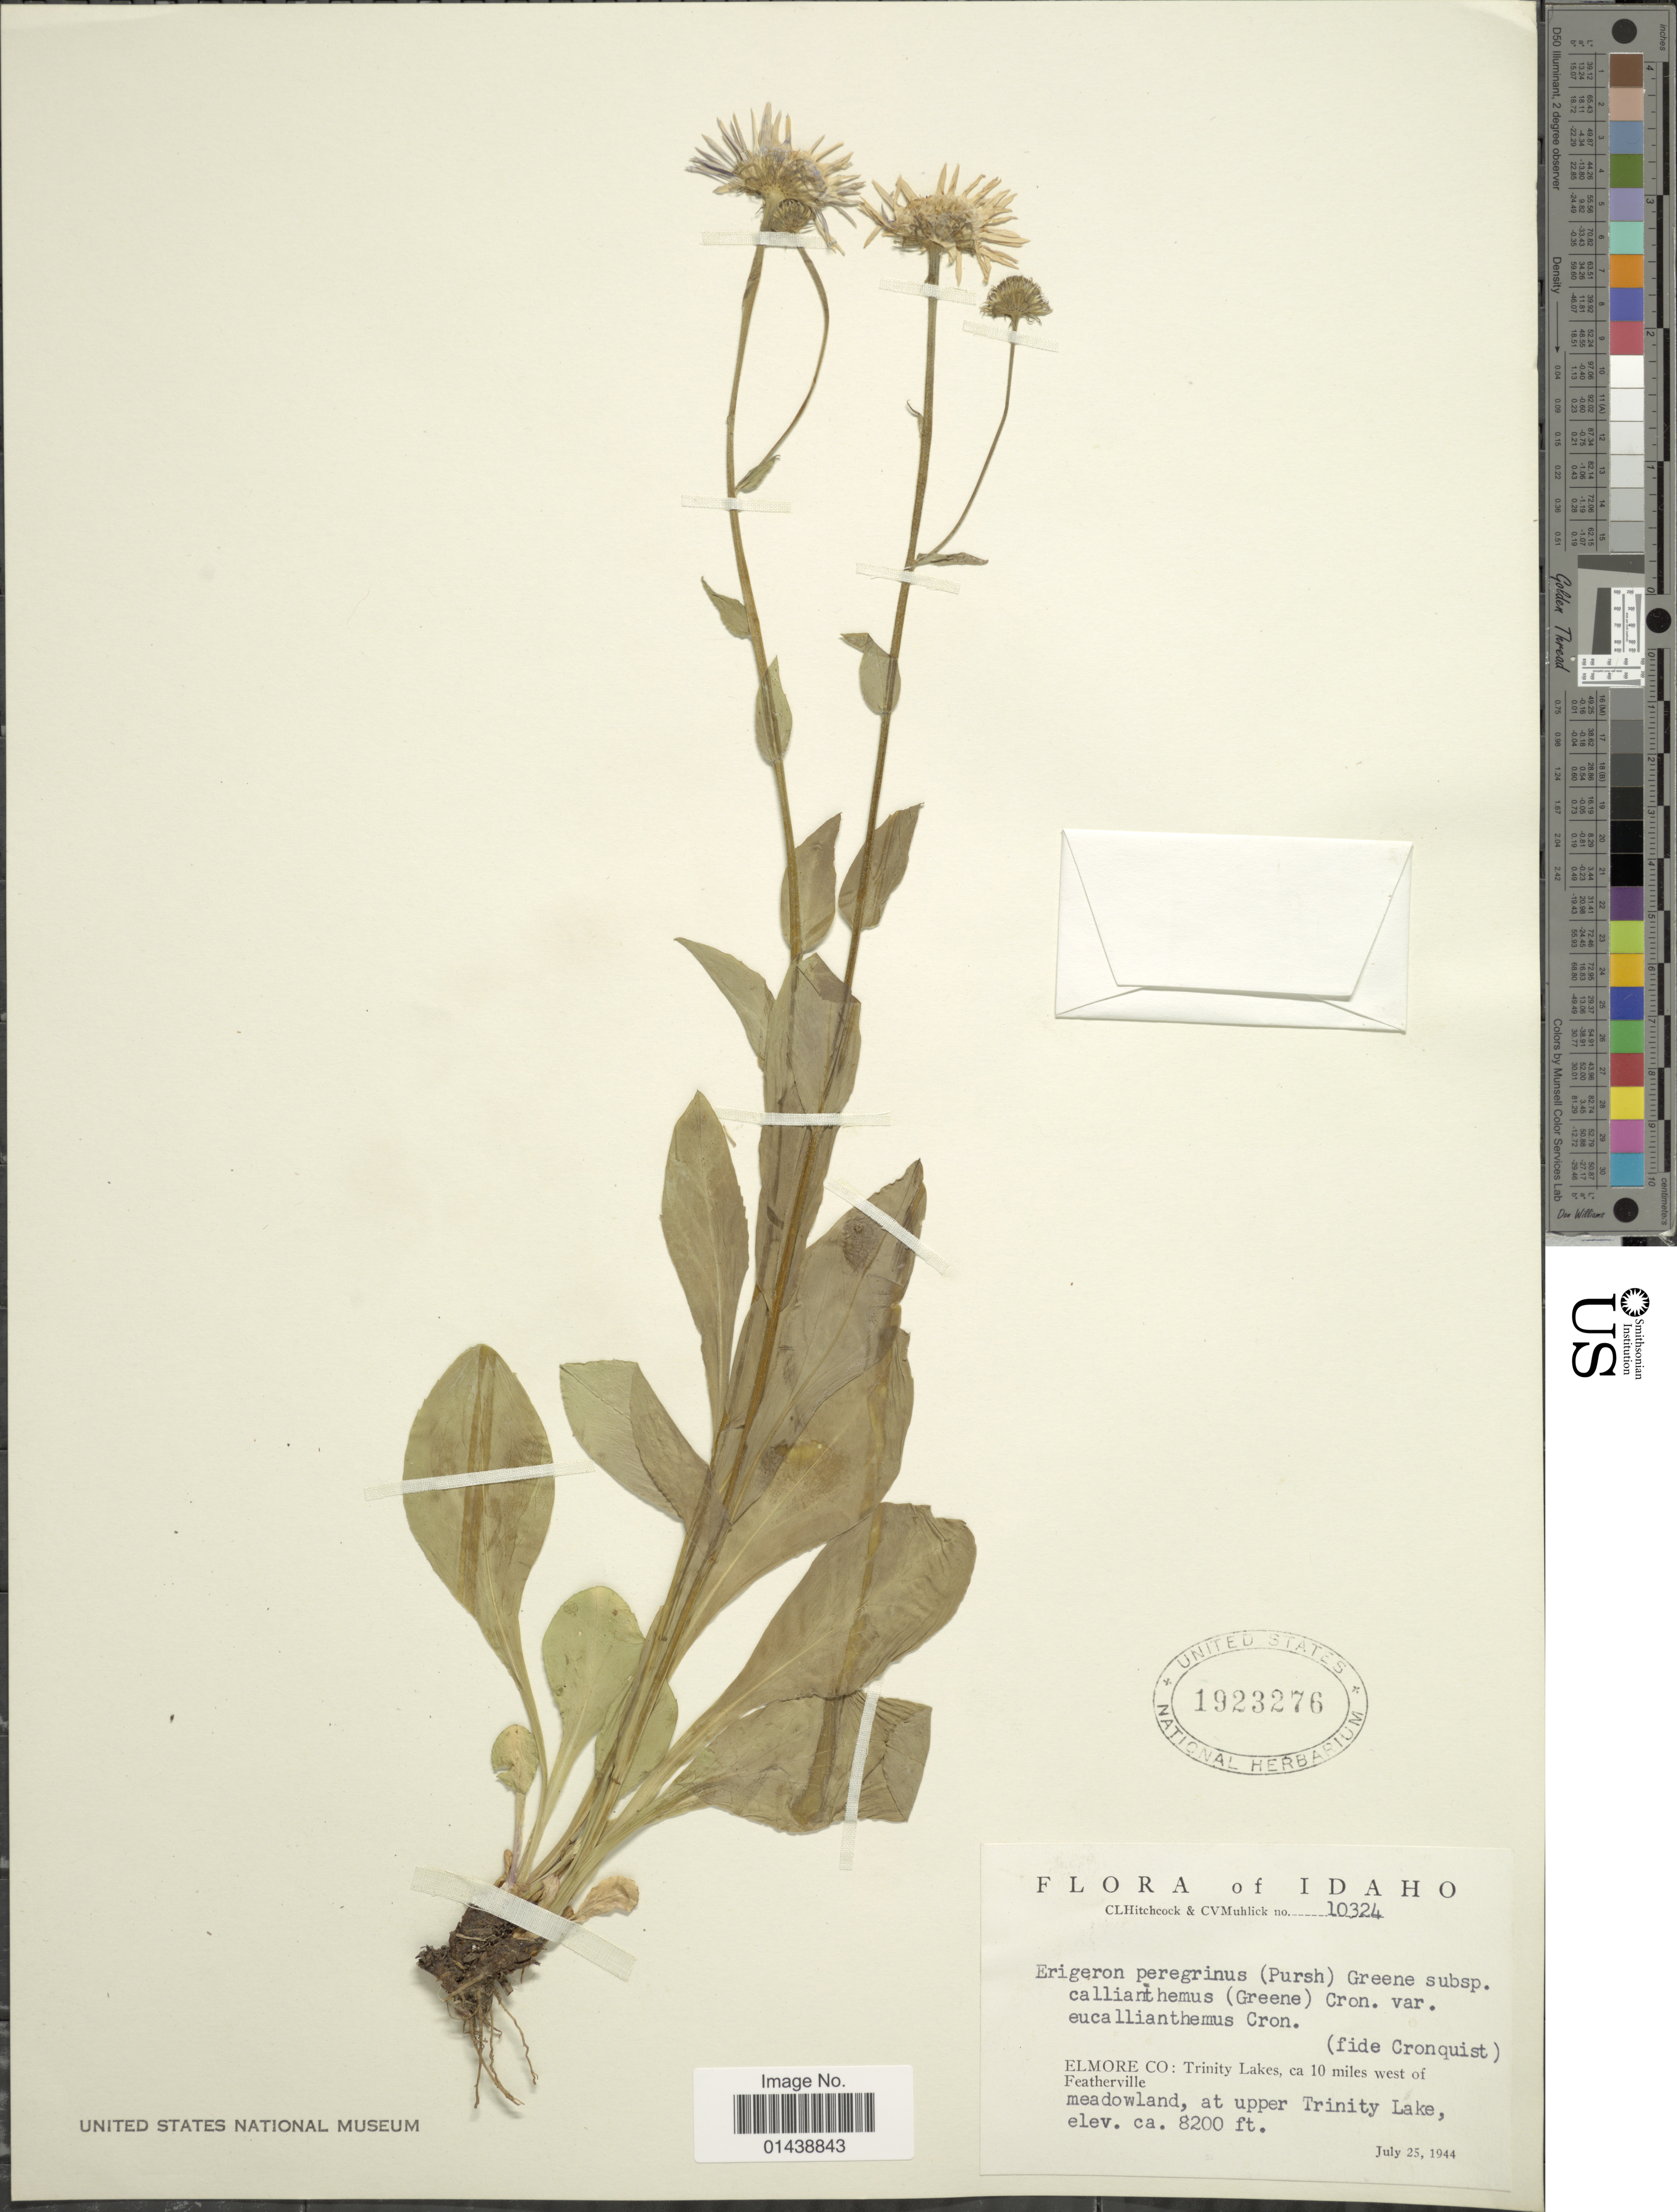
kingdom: Plantae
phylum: Tracheophyta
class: Magnoliopsida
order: Asterales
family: Asteraceae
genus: Erigeron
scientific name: Erigeron peregrinus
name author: (Banks ex Pursh) Greene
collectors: C. L. Hitchcock & C. V. Muhlick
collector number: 10324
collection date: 1944-07-25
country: United States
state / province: Idaho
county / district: Elmore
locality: Trinity Lakes, ca 10 miles west of Featherville, at upper Trinity Lake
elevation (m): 2499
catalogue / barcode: US 1923276